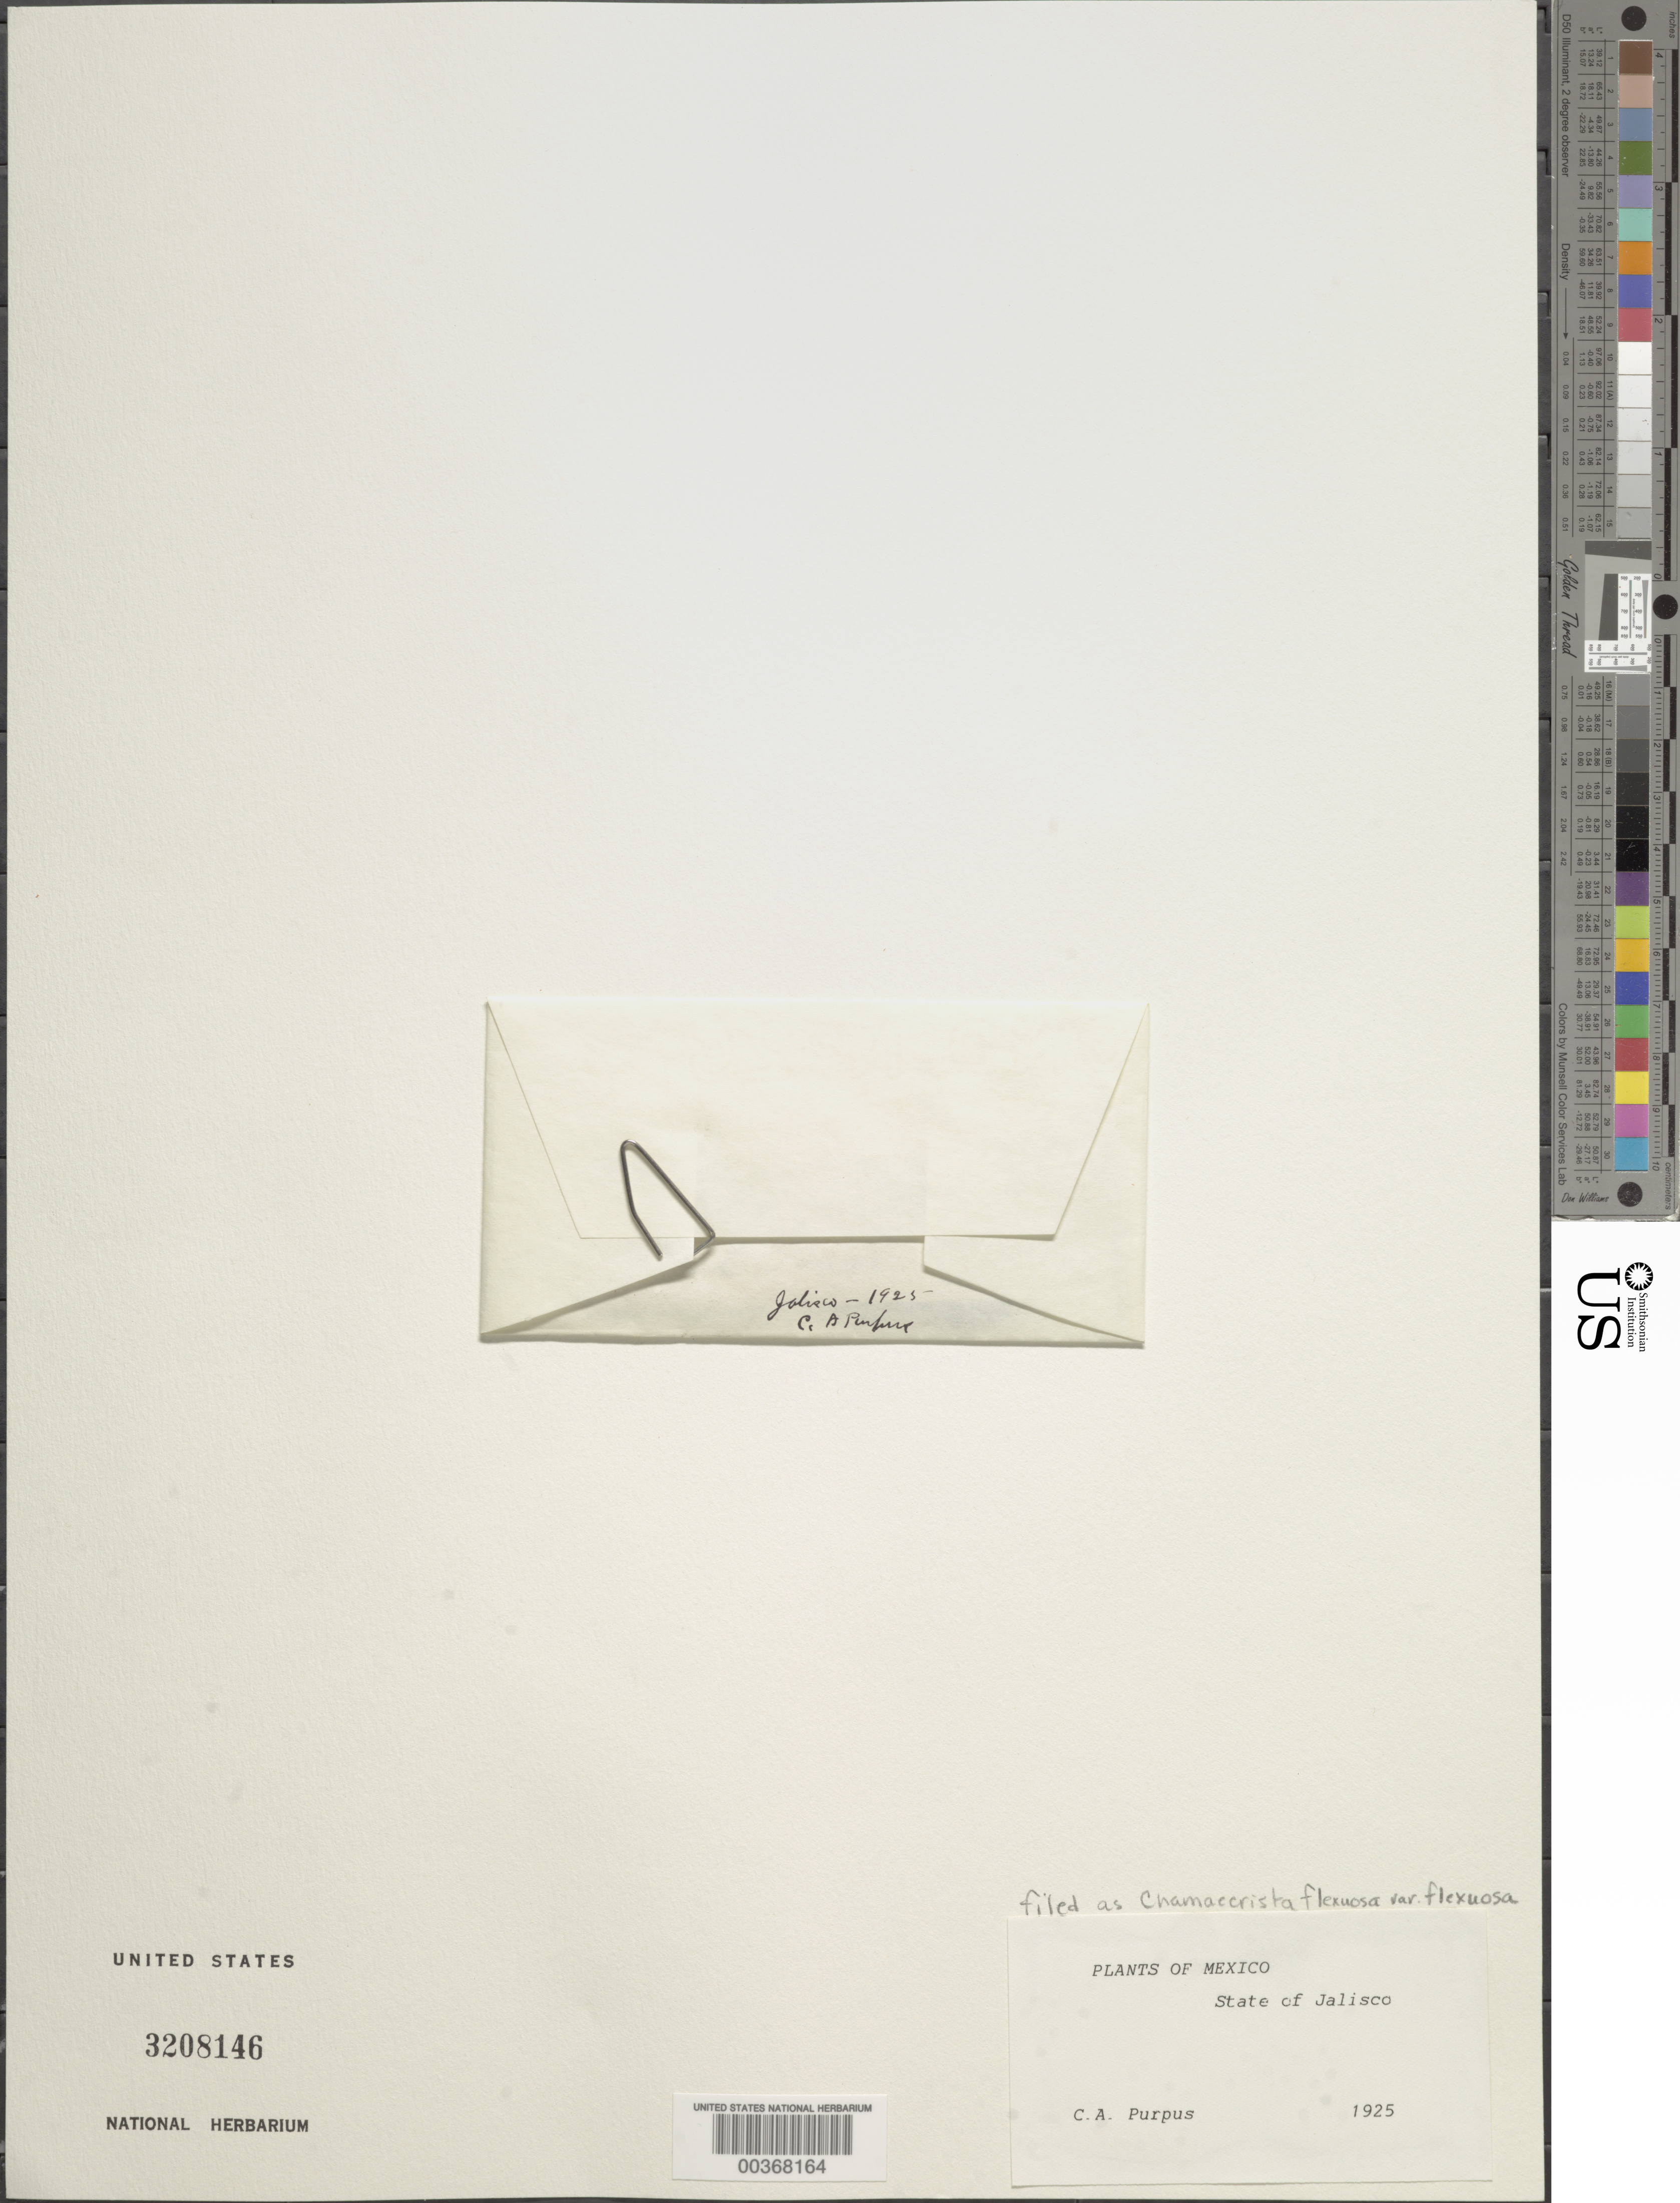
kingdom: Plantae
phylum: Tracheophyta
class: Magnoliopsida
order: Fabales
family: Fabaceae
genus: Chamaecrista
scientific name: Chamaecrista flexuosa var. flexuosa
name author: (L.) Greene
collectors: C. A. Purpus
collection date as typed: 1925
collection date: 1925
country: Mexico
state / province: Jalisco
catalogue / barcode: US 3208146